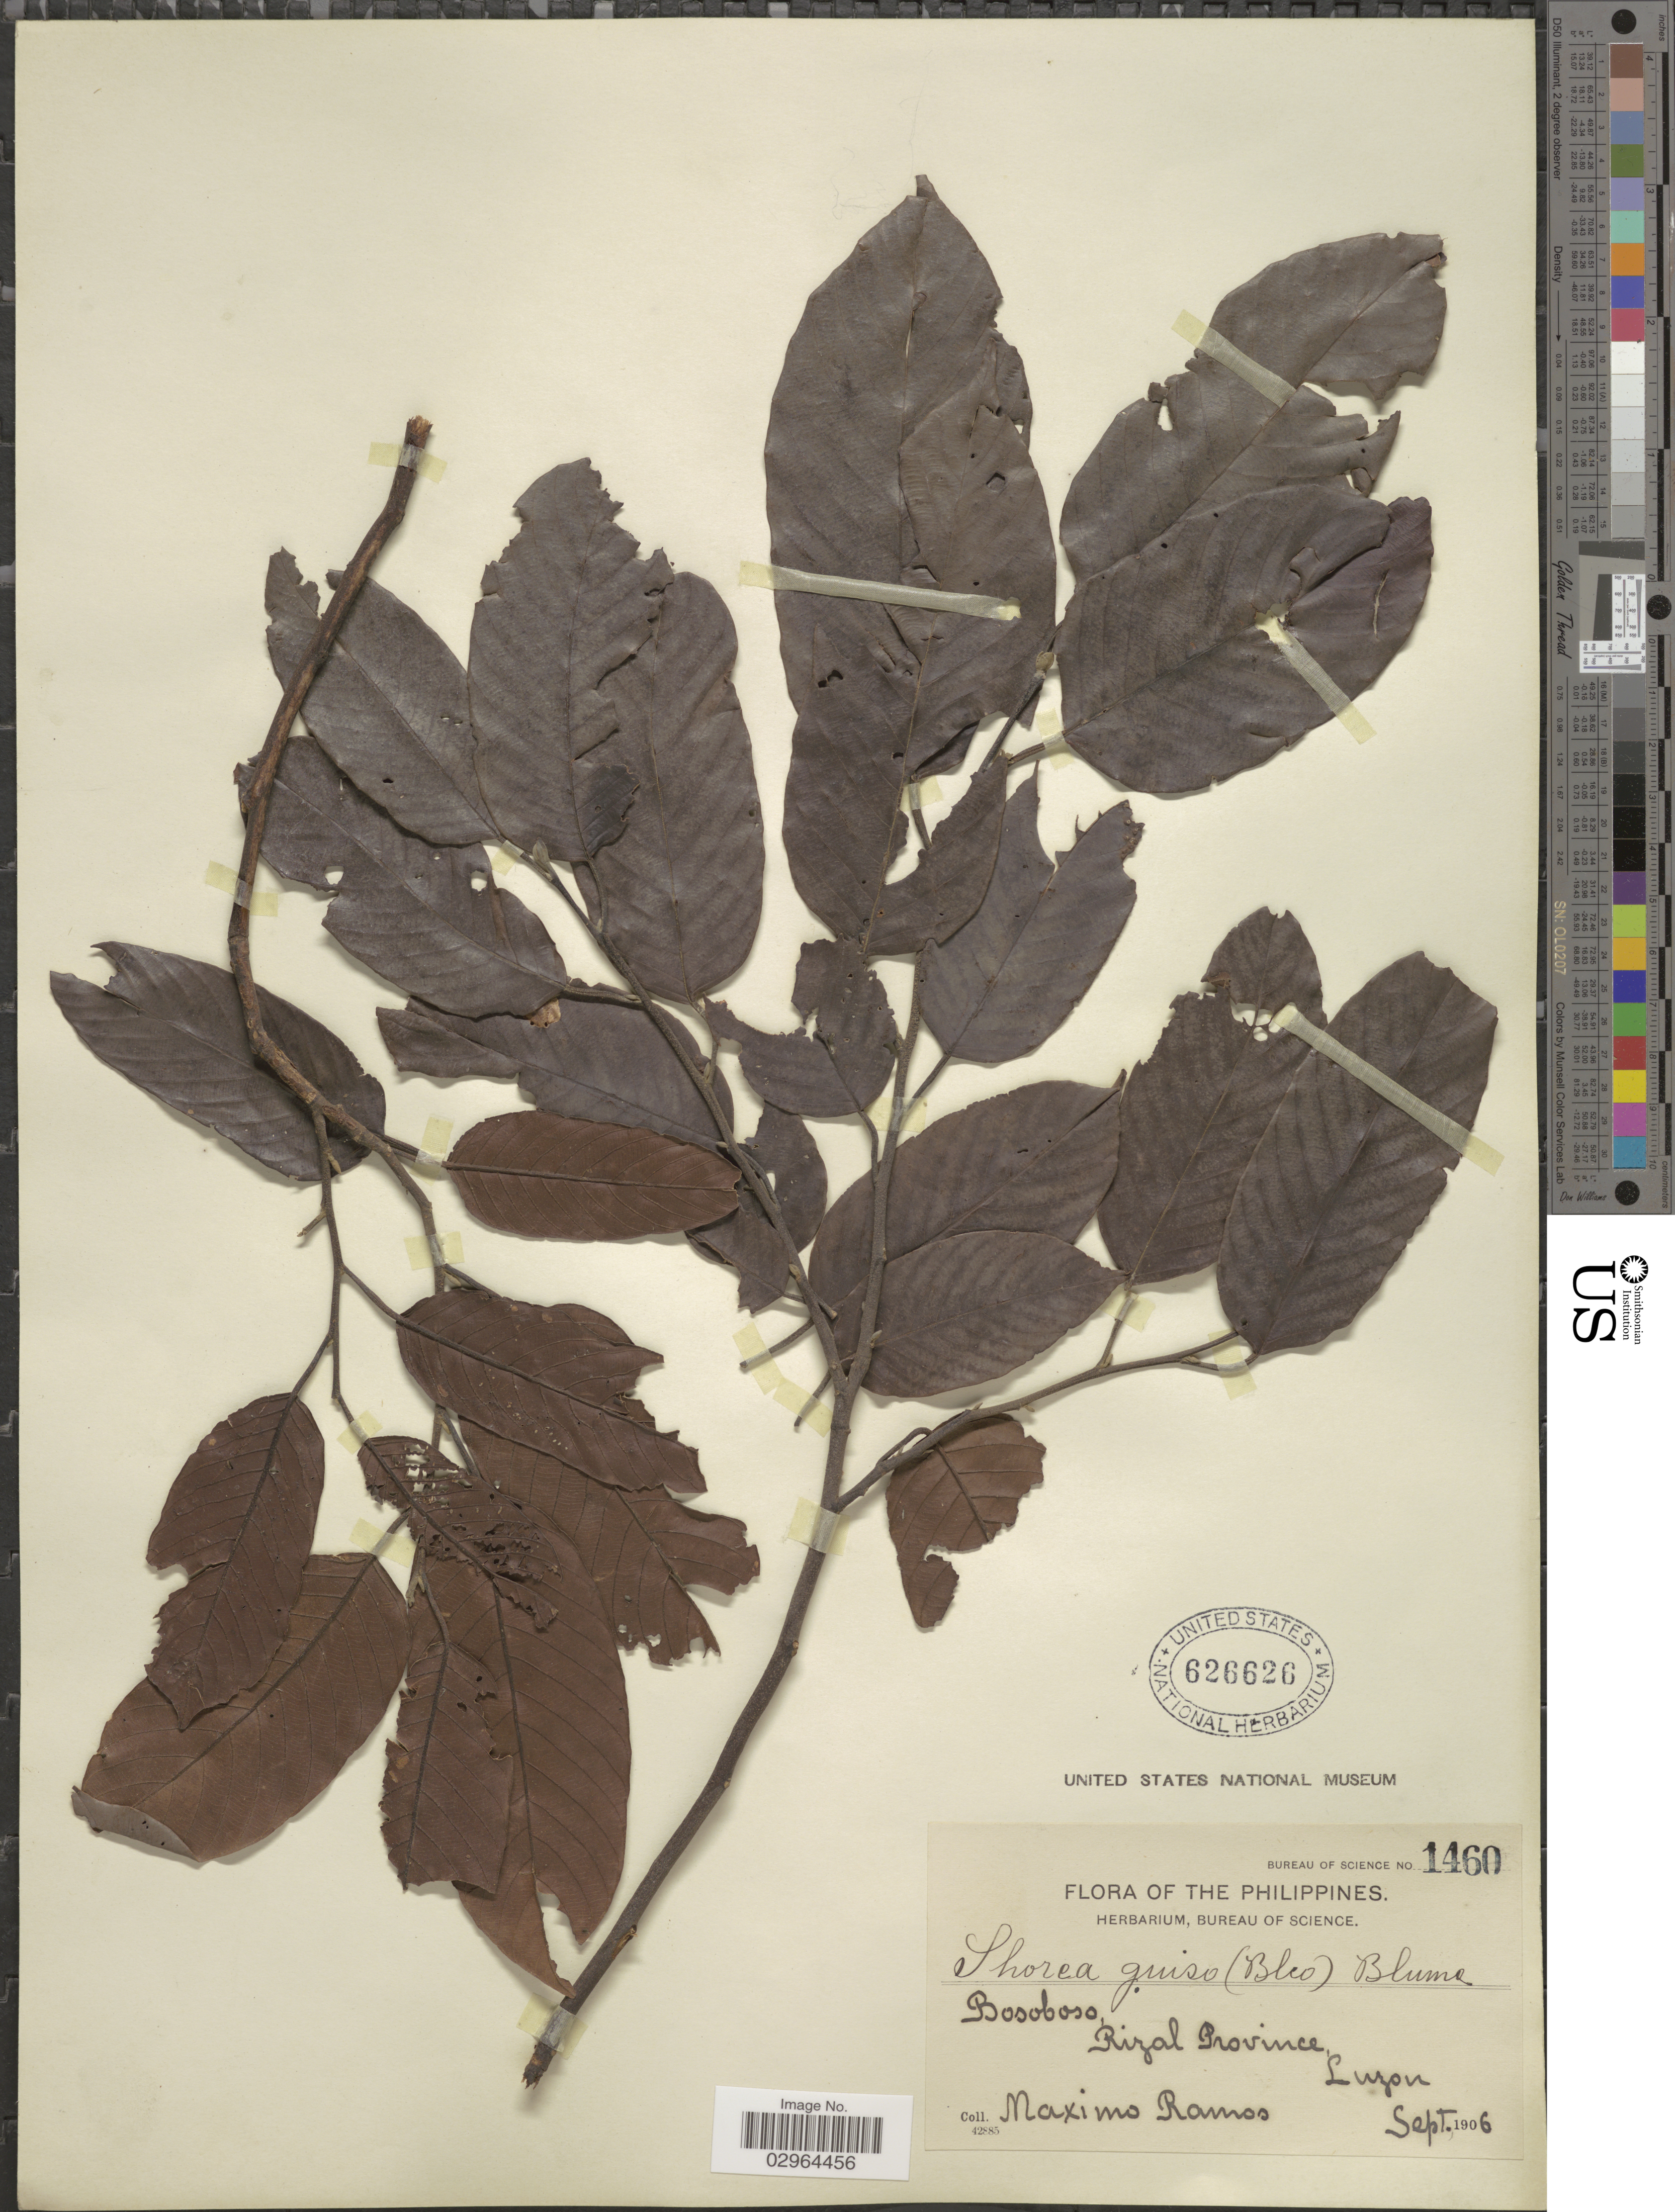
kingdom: Plantae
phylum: Tracheophyta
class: Magnoliopsida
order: Malvales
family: Dipterocarpaceae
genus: Shorea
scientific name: Shorea guiso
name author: (Blanco) Blume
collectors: M. Ramos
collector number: Bureau of Science 1460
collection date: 1906-09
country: Philippines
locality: Bosoboso, Rizal Province, Luzon.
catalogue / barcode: US 626626